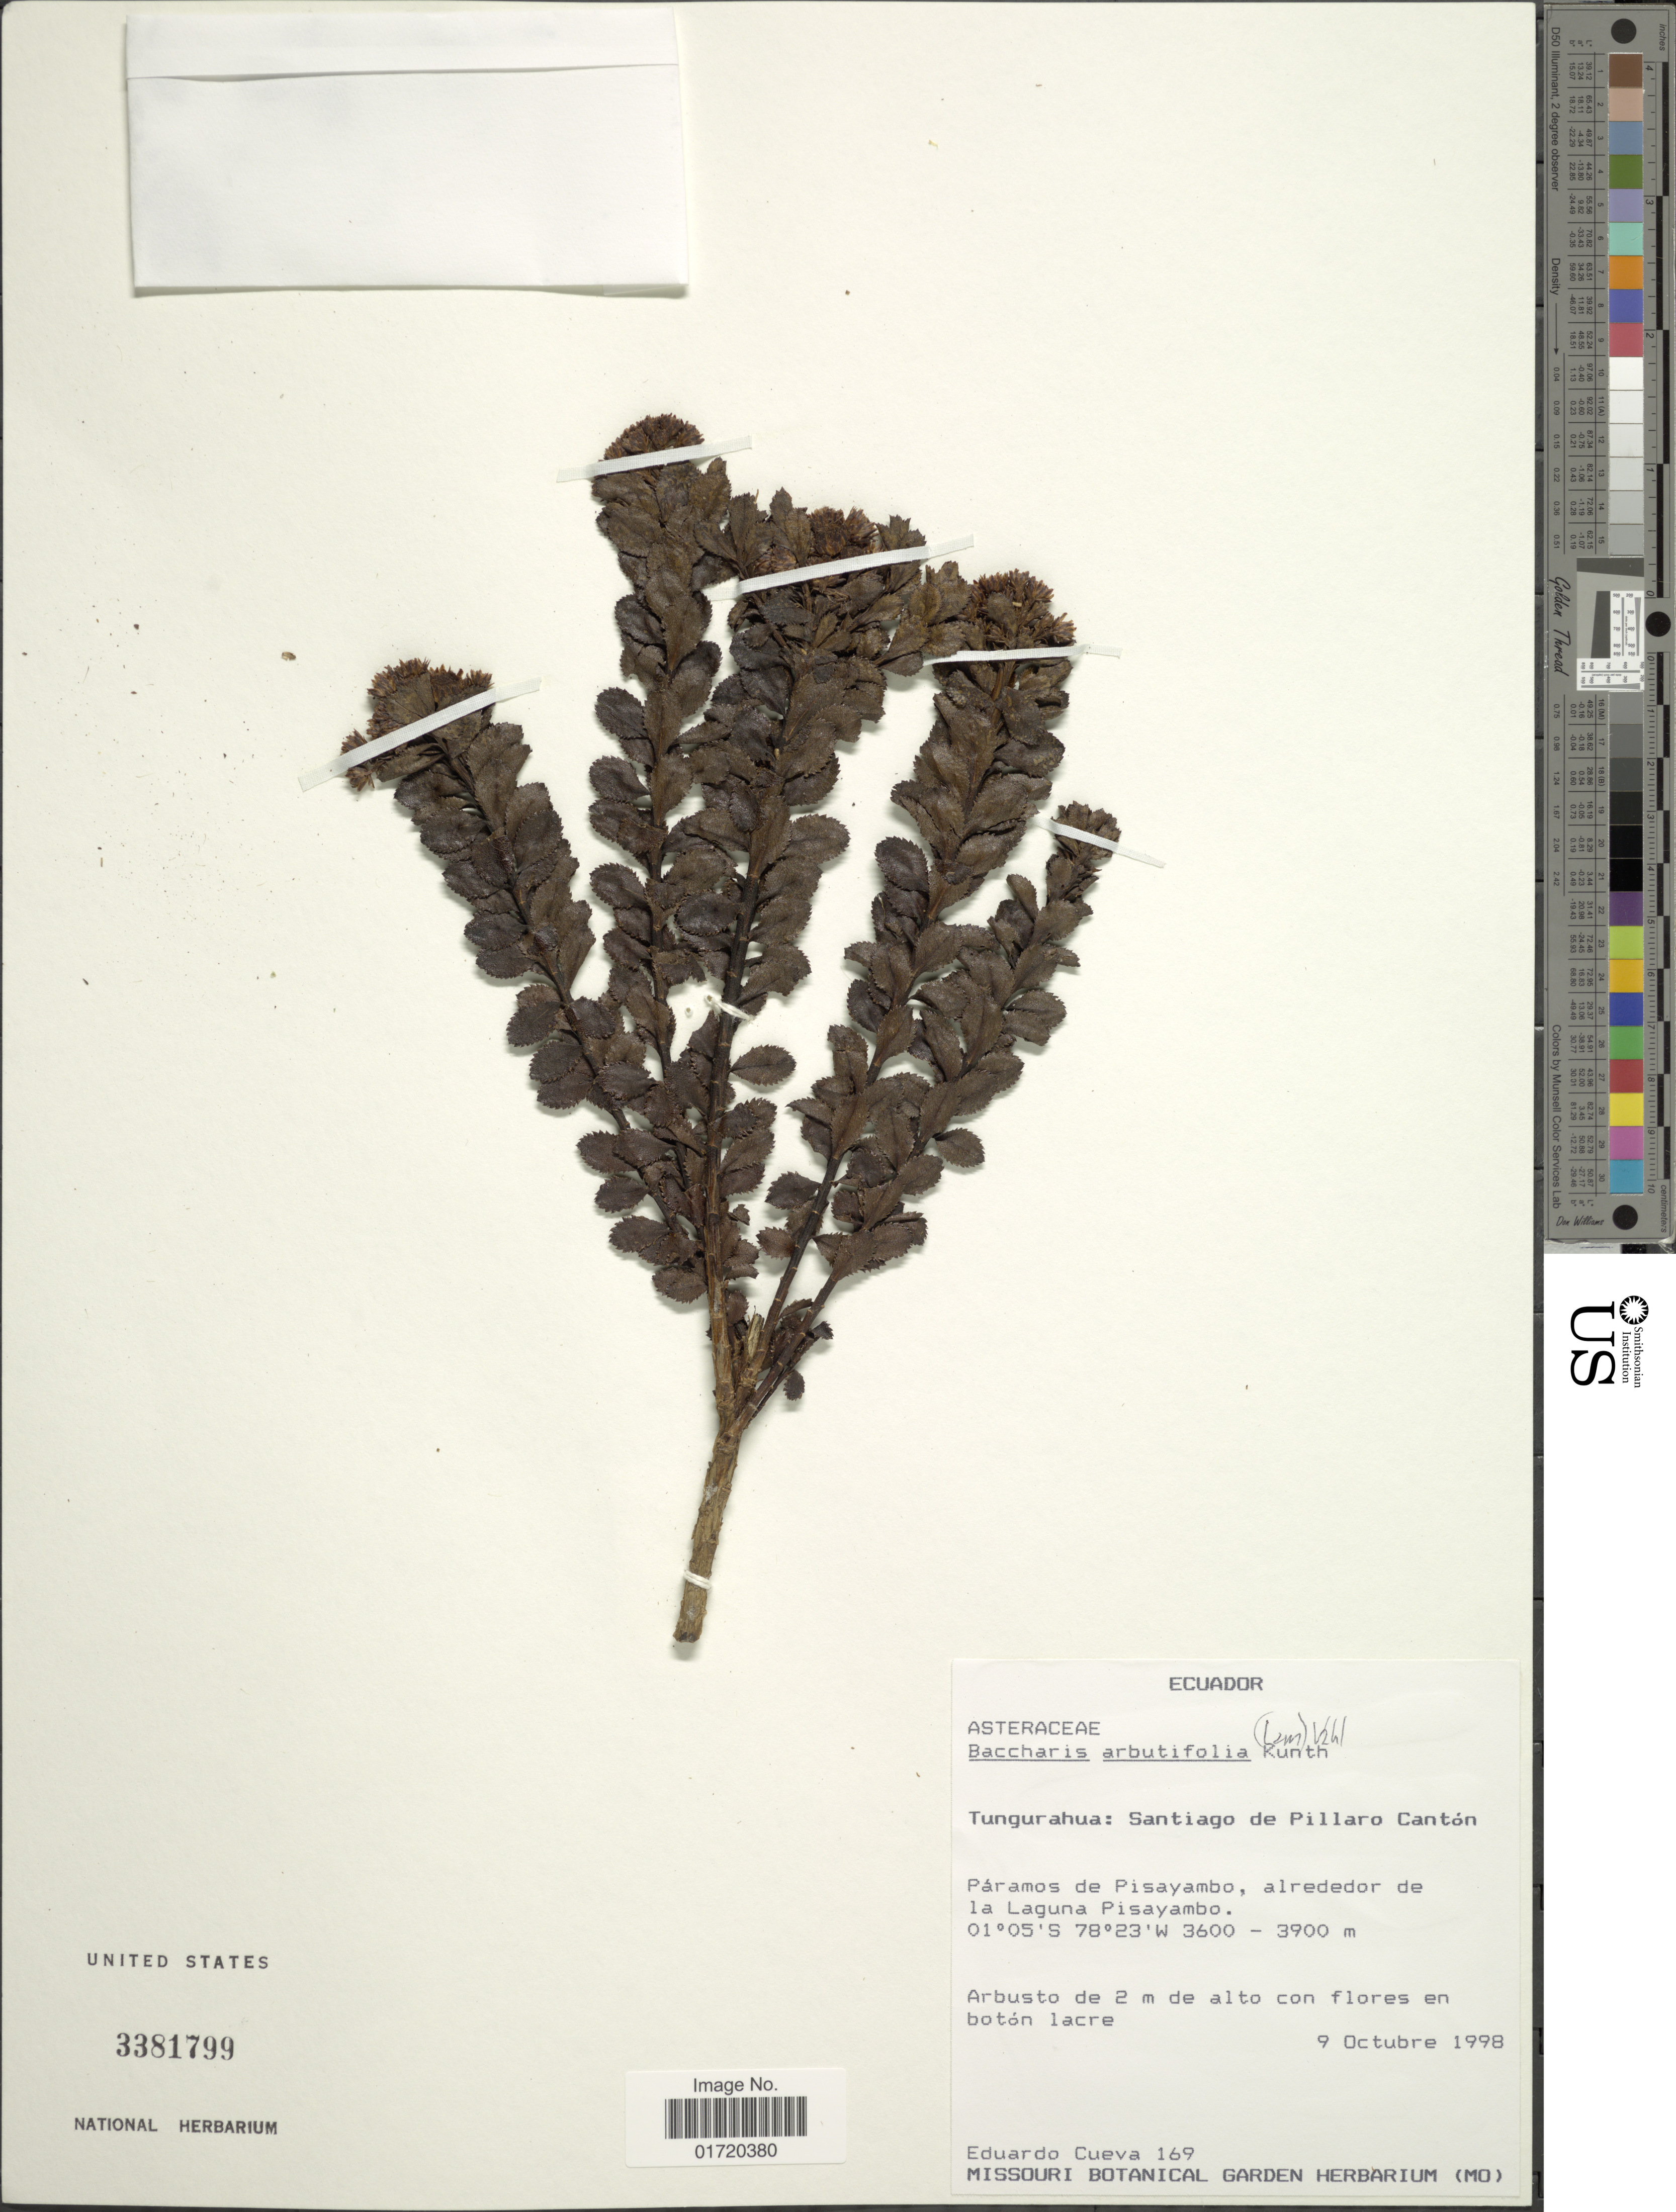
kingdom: Plantae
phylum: Tracheophyta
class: Magnoliopsida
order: Asterales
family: Asteraceae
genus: Baccharis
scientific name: Baccharis arbutifolia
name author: Vahl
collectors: E. Cueva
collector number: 169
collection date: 1998-10-09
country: Ecuador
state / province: Tungurahua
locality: Santiago de Pillaro Canton, Paramos de Pisayambo, alrededor de la Laguna Pisayambo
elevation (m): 3600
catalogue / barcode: US 3381799